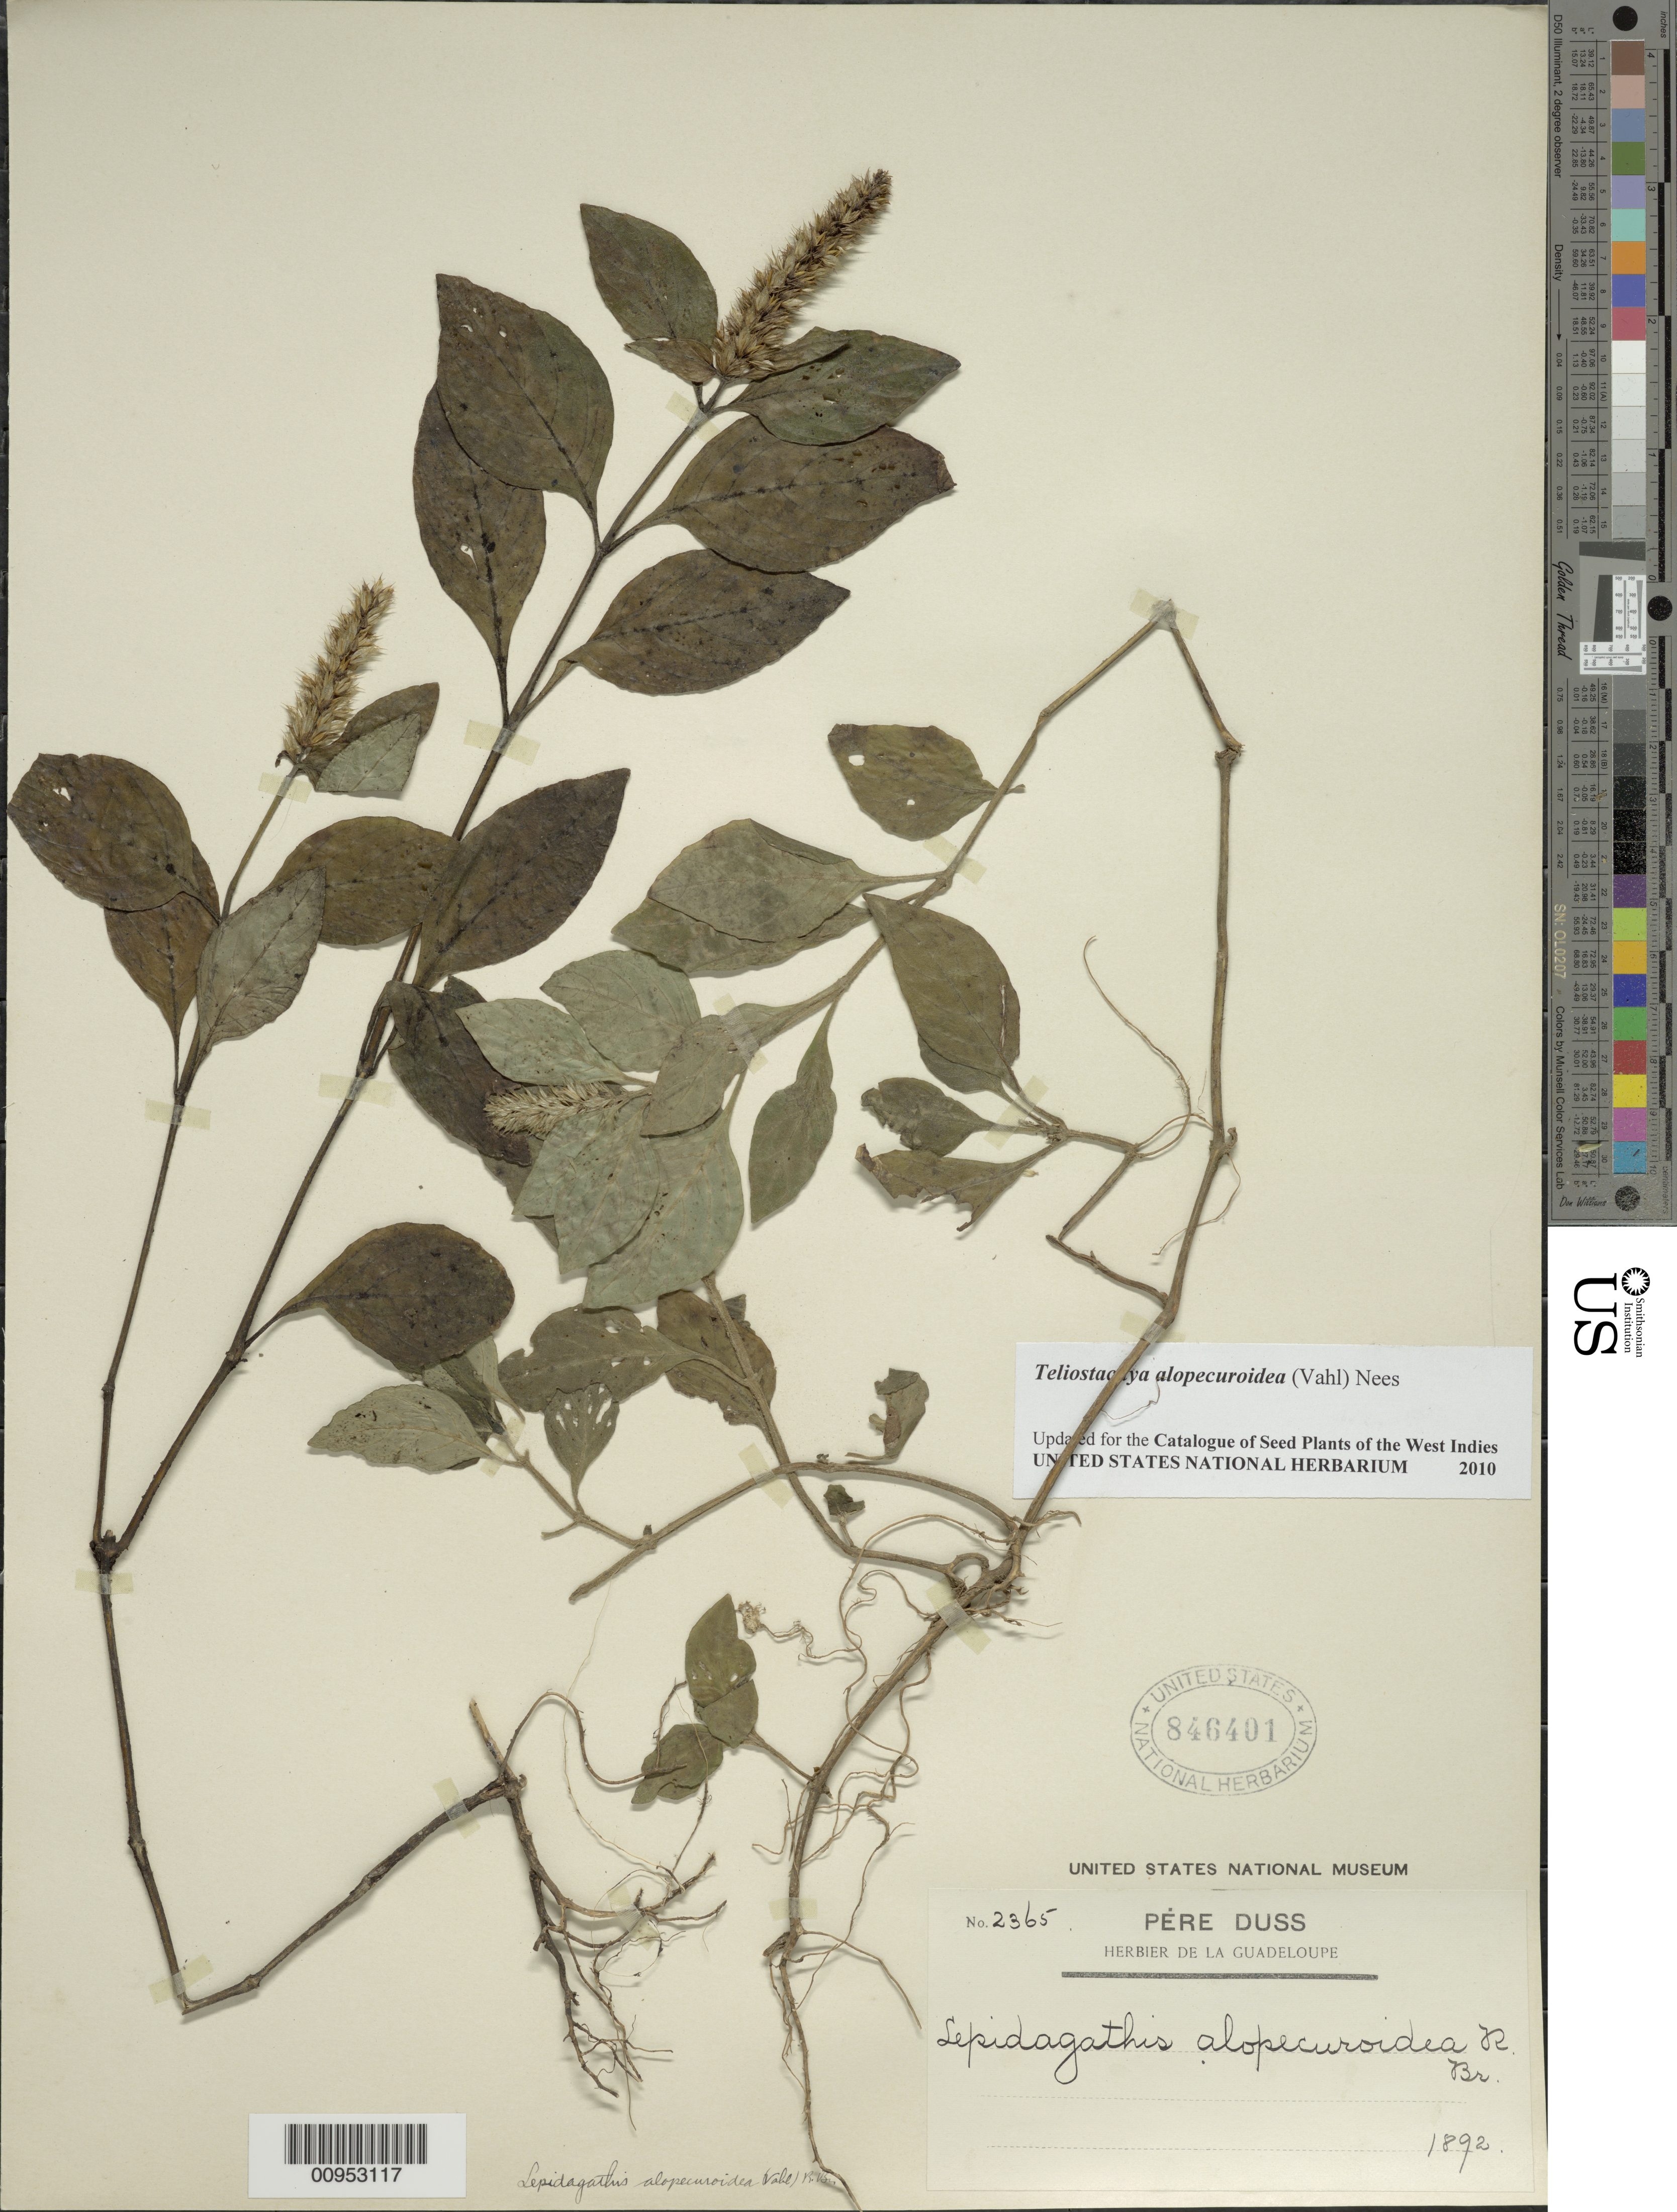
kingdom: Plantae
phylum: Tracheophyta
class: Magnoliopsida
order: Lamiales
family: Acanthaceae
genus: Teliostachya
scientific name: Teliostachya alopecuroidea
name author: (Vahl) Nees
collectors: Père Duss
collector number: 2365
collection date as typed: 1892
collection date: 1892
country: Guadeloupe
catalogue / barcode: US 846401